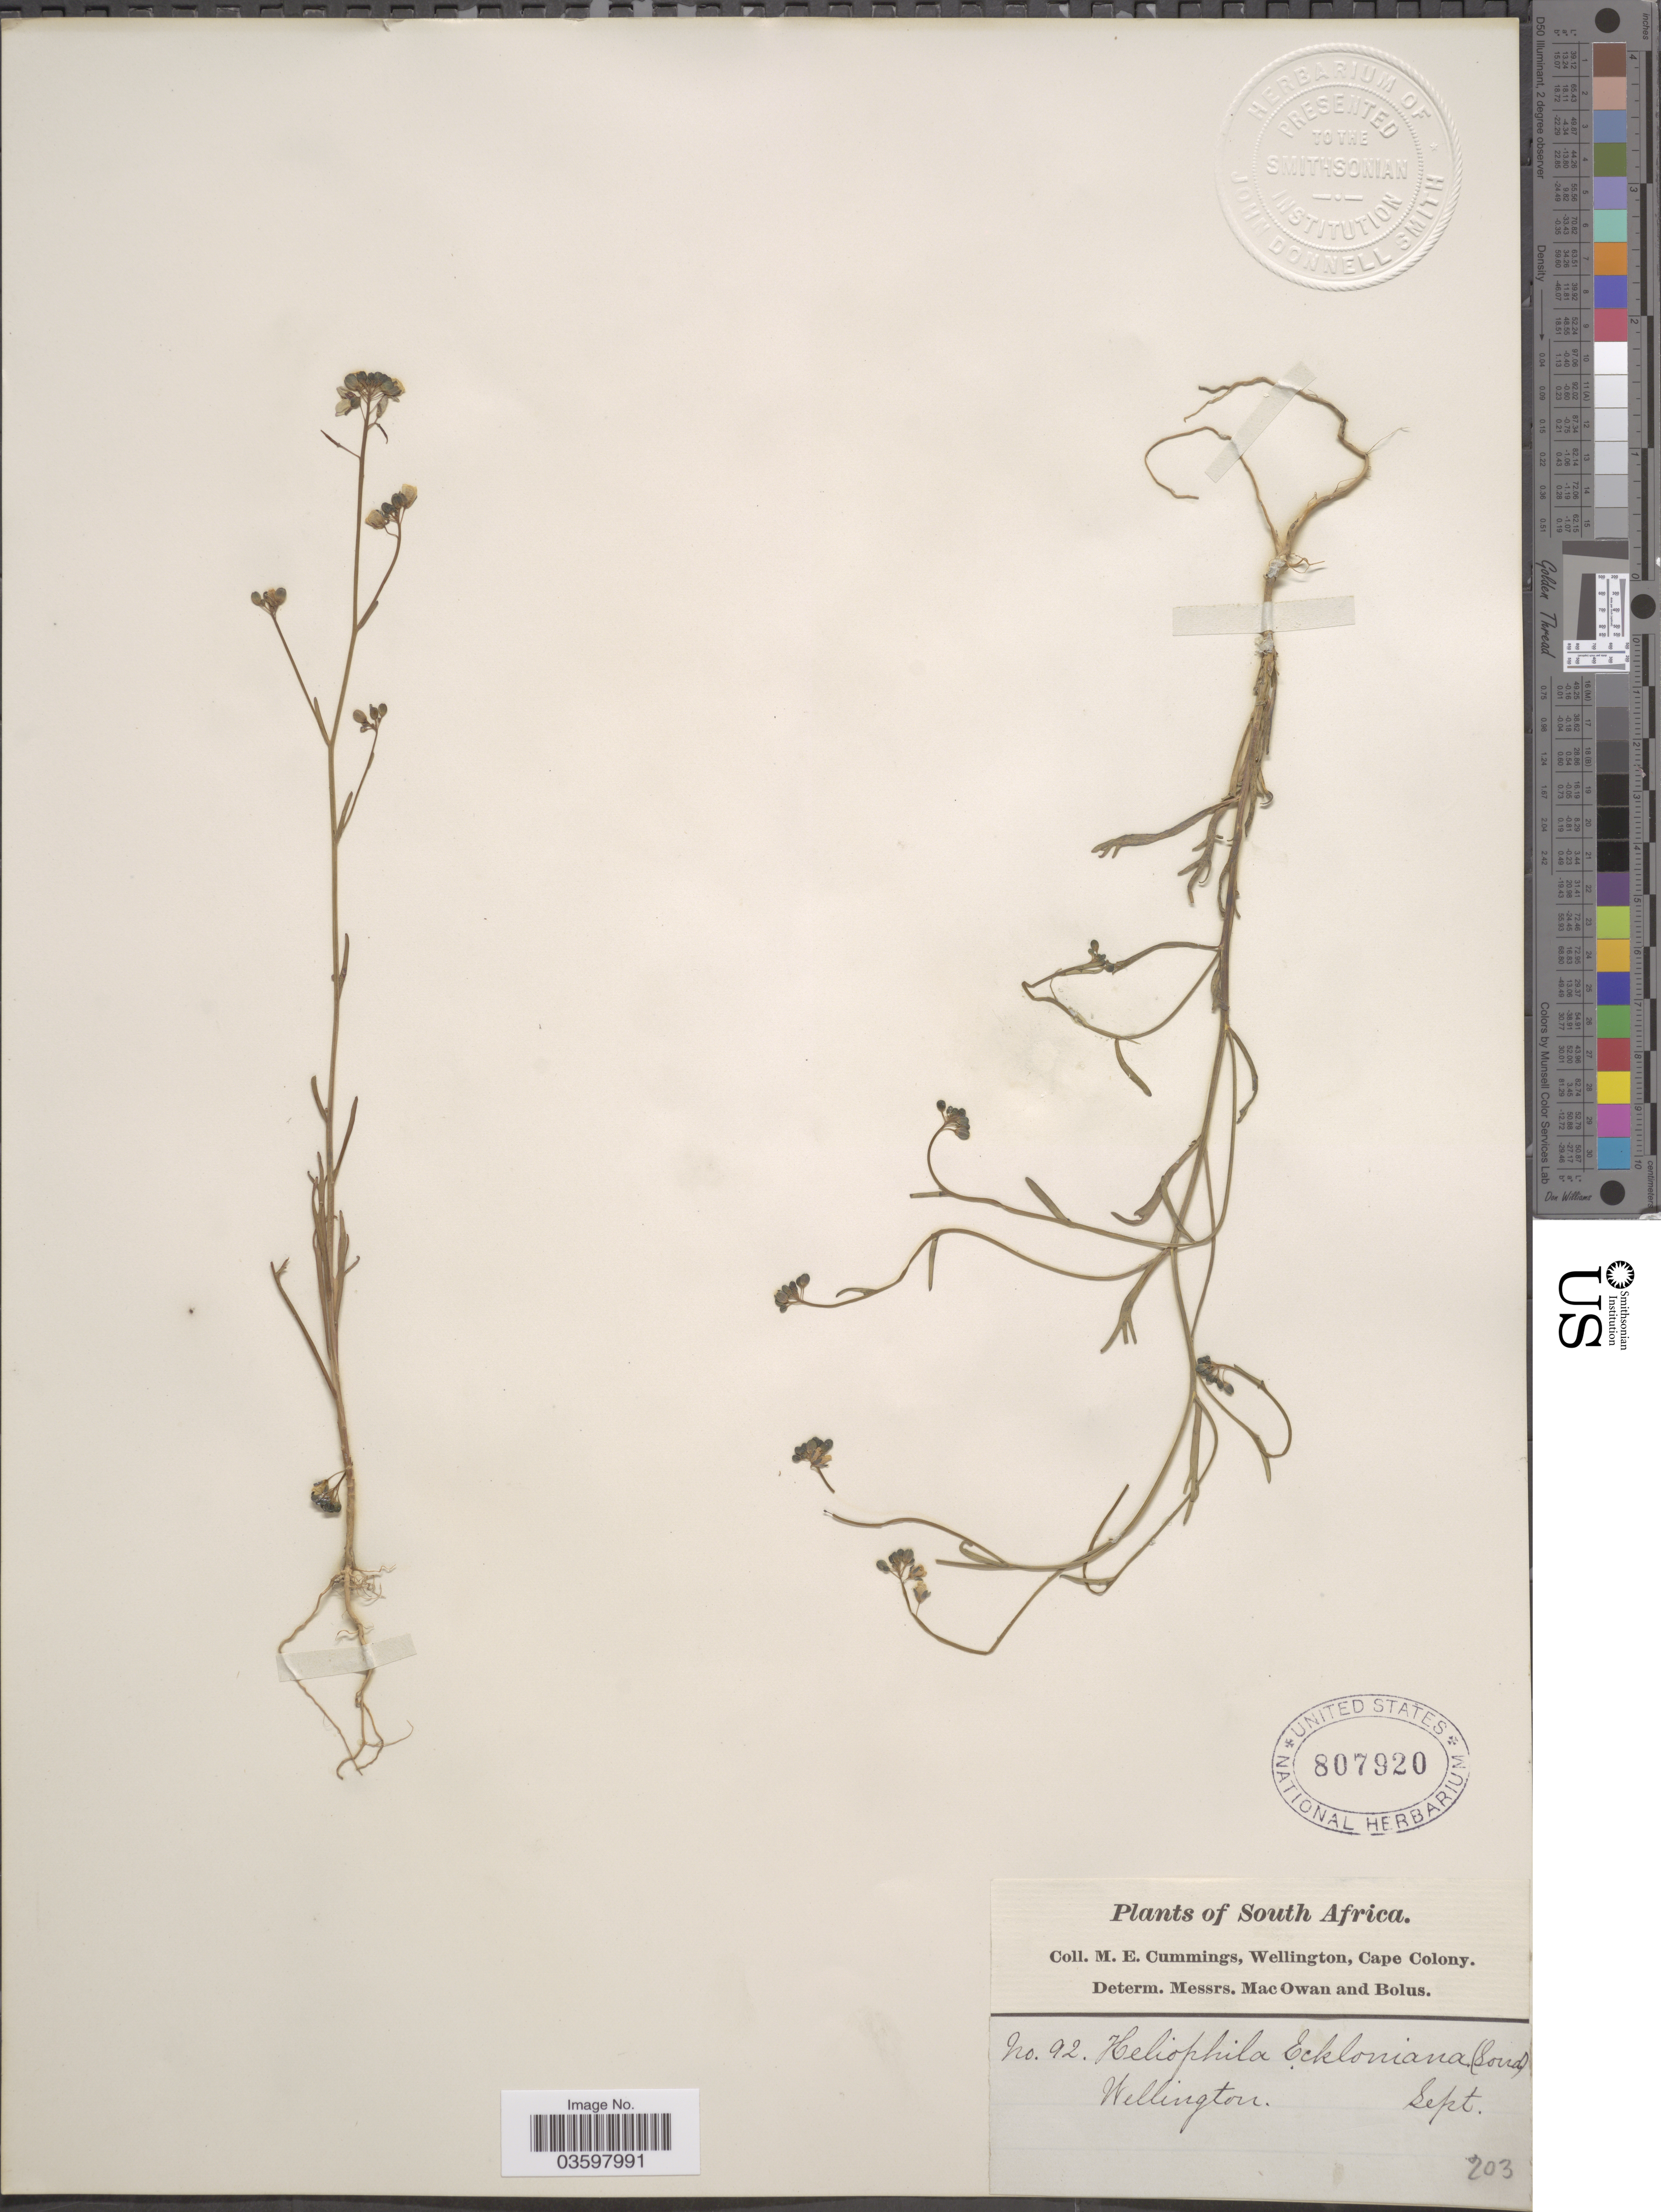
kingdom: Plantae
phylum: Tracheophyta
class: Magnoliopsida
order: Brassicales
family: Brassicaceae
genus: Heliophila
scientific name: Heliophila eckloniana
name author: Sond.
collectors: M. E. Cummings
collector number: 92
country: South Africa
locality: Wellington.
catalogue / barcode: US 807920